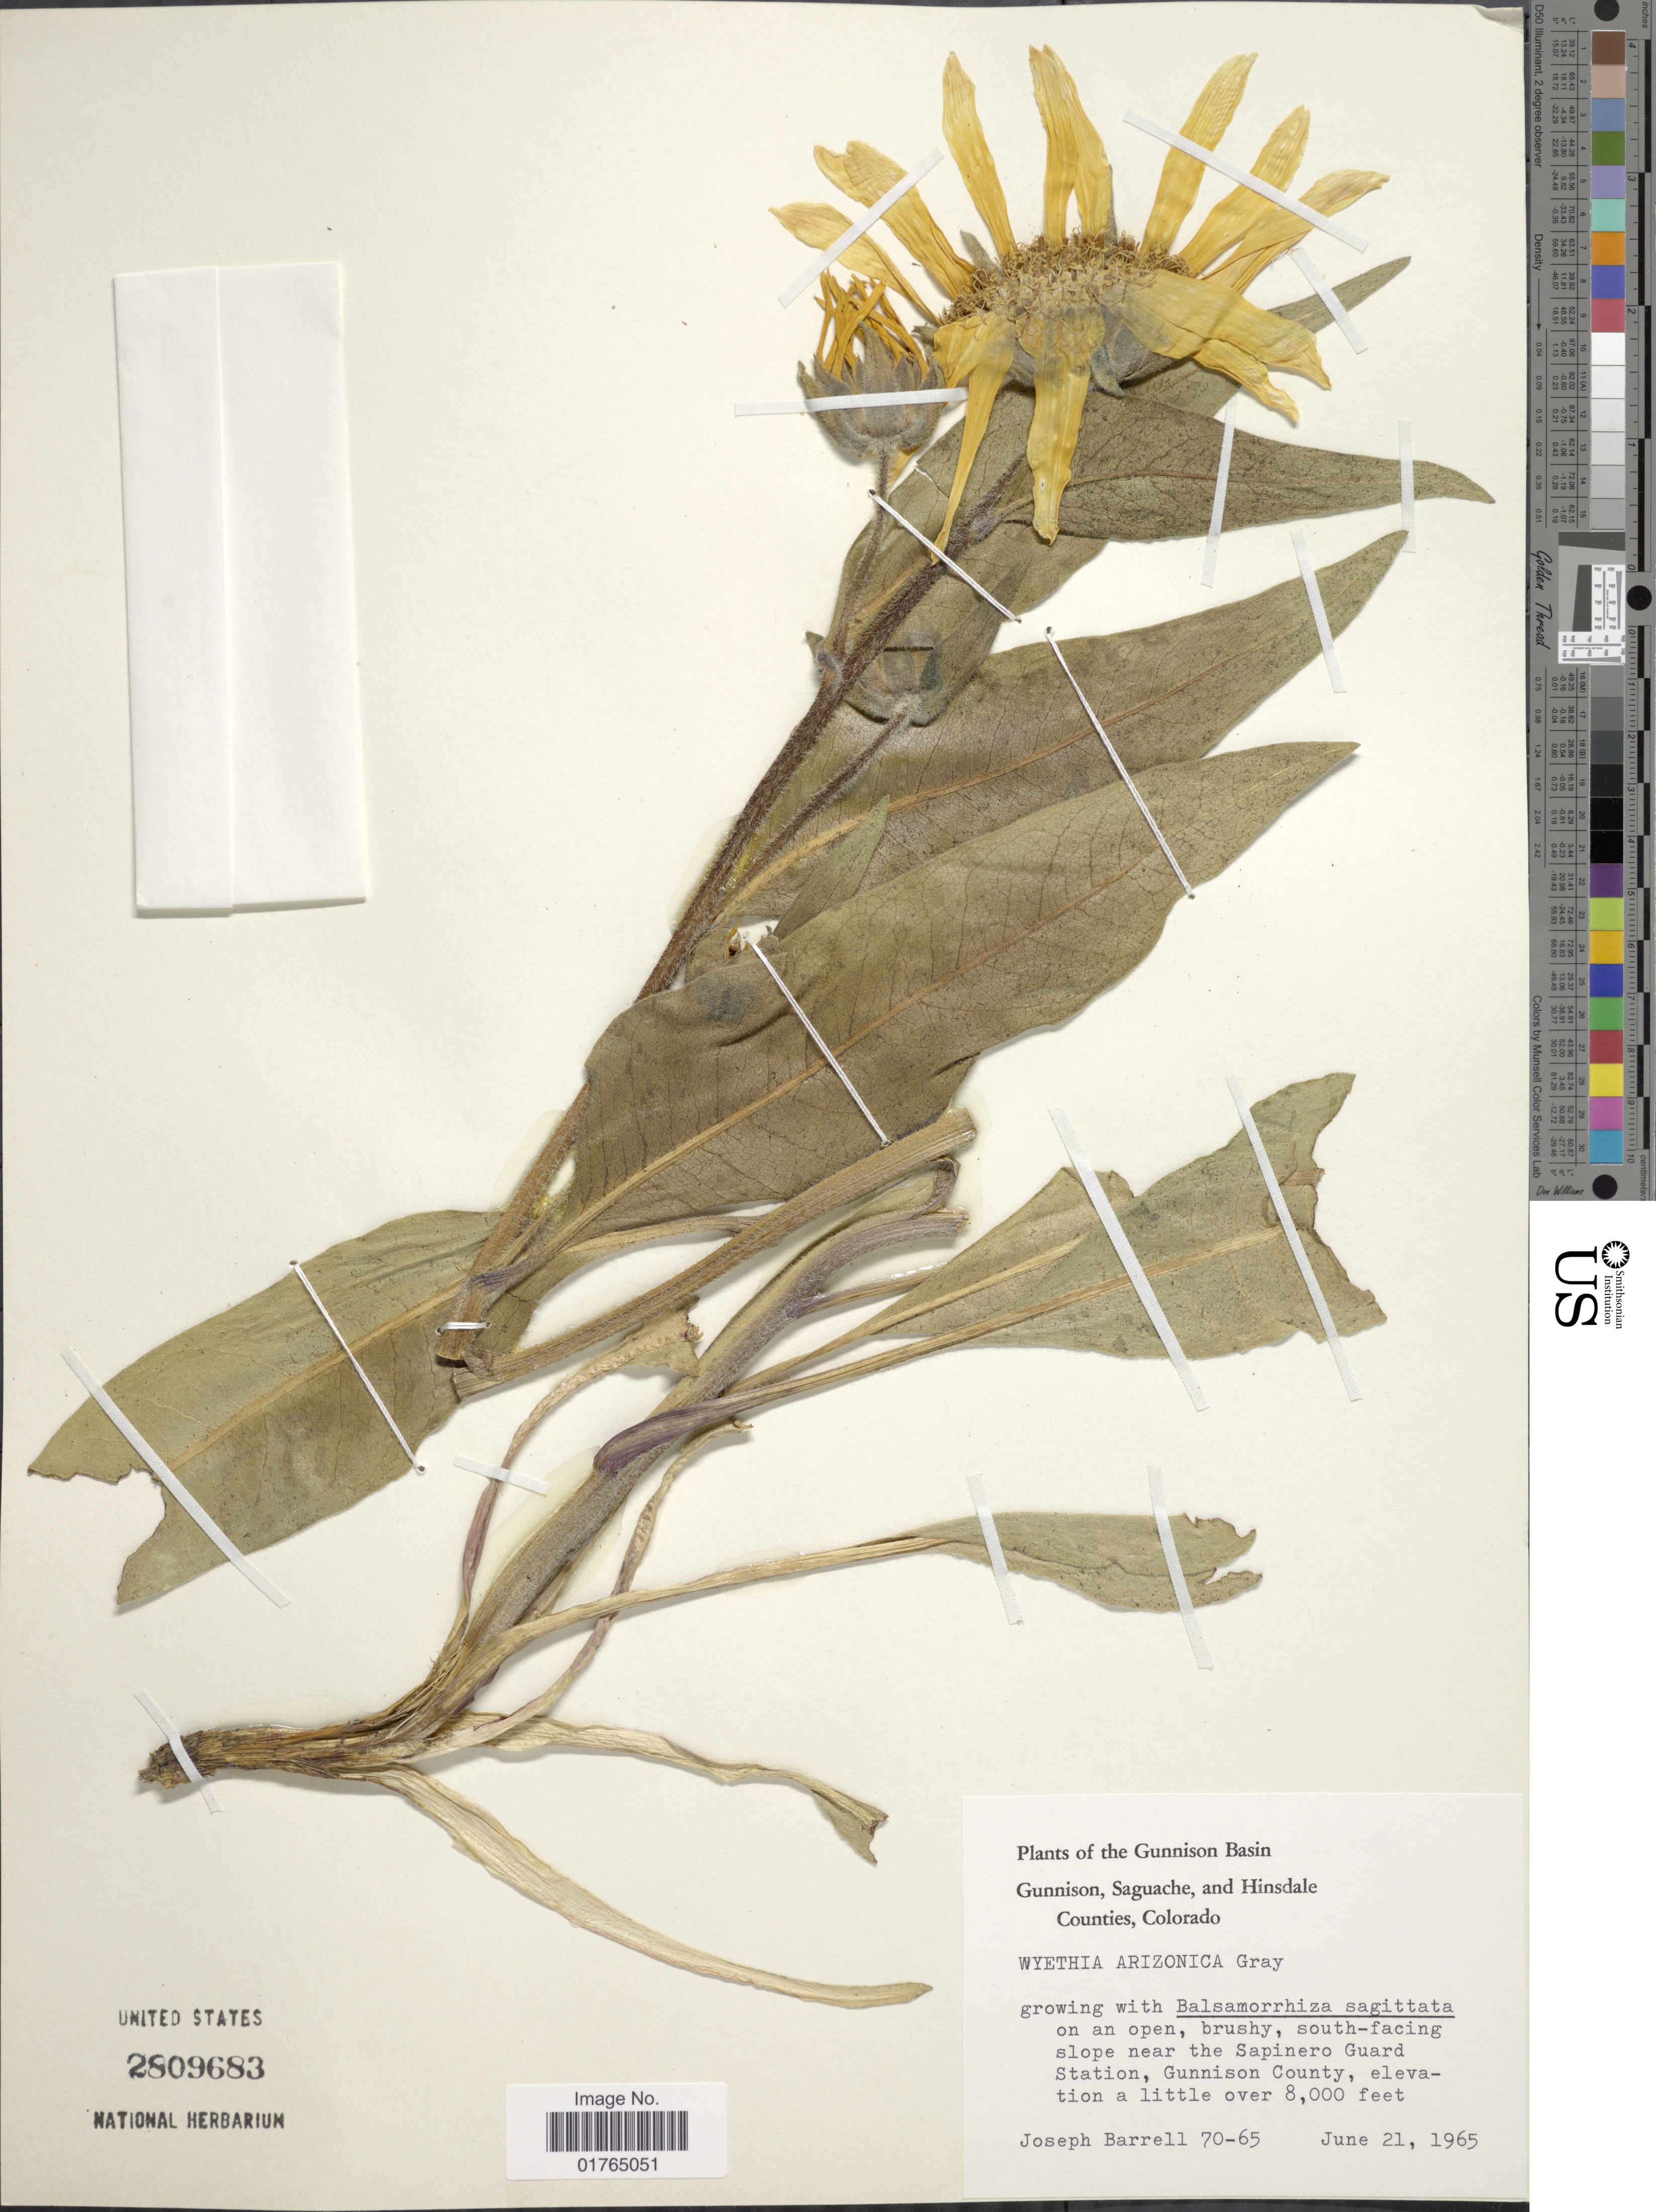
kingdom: Plantae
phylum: Tracheophyta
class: Magnoliopsida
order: Asterales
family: Asteraceae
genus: Wyethia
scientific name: Wyethia arizonica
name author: A. Gray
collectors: J. Barrell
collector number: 70-65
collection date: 1965-06-21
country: United States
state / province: Colorado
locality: Gunnison Basin, Gunnison, Saguache, and Hinsdale Counties, near the Sapinero Guard Station, Gunnison County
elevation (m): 2438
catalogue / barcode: US 2809683